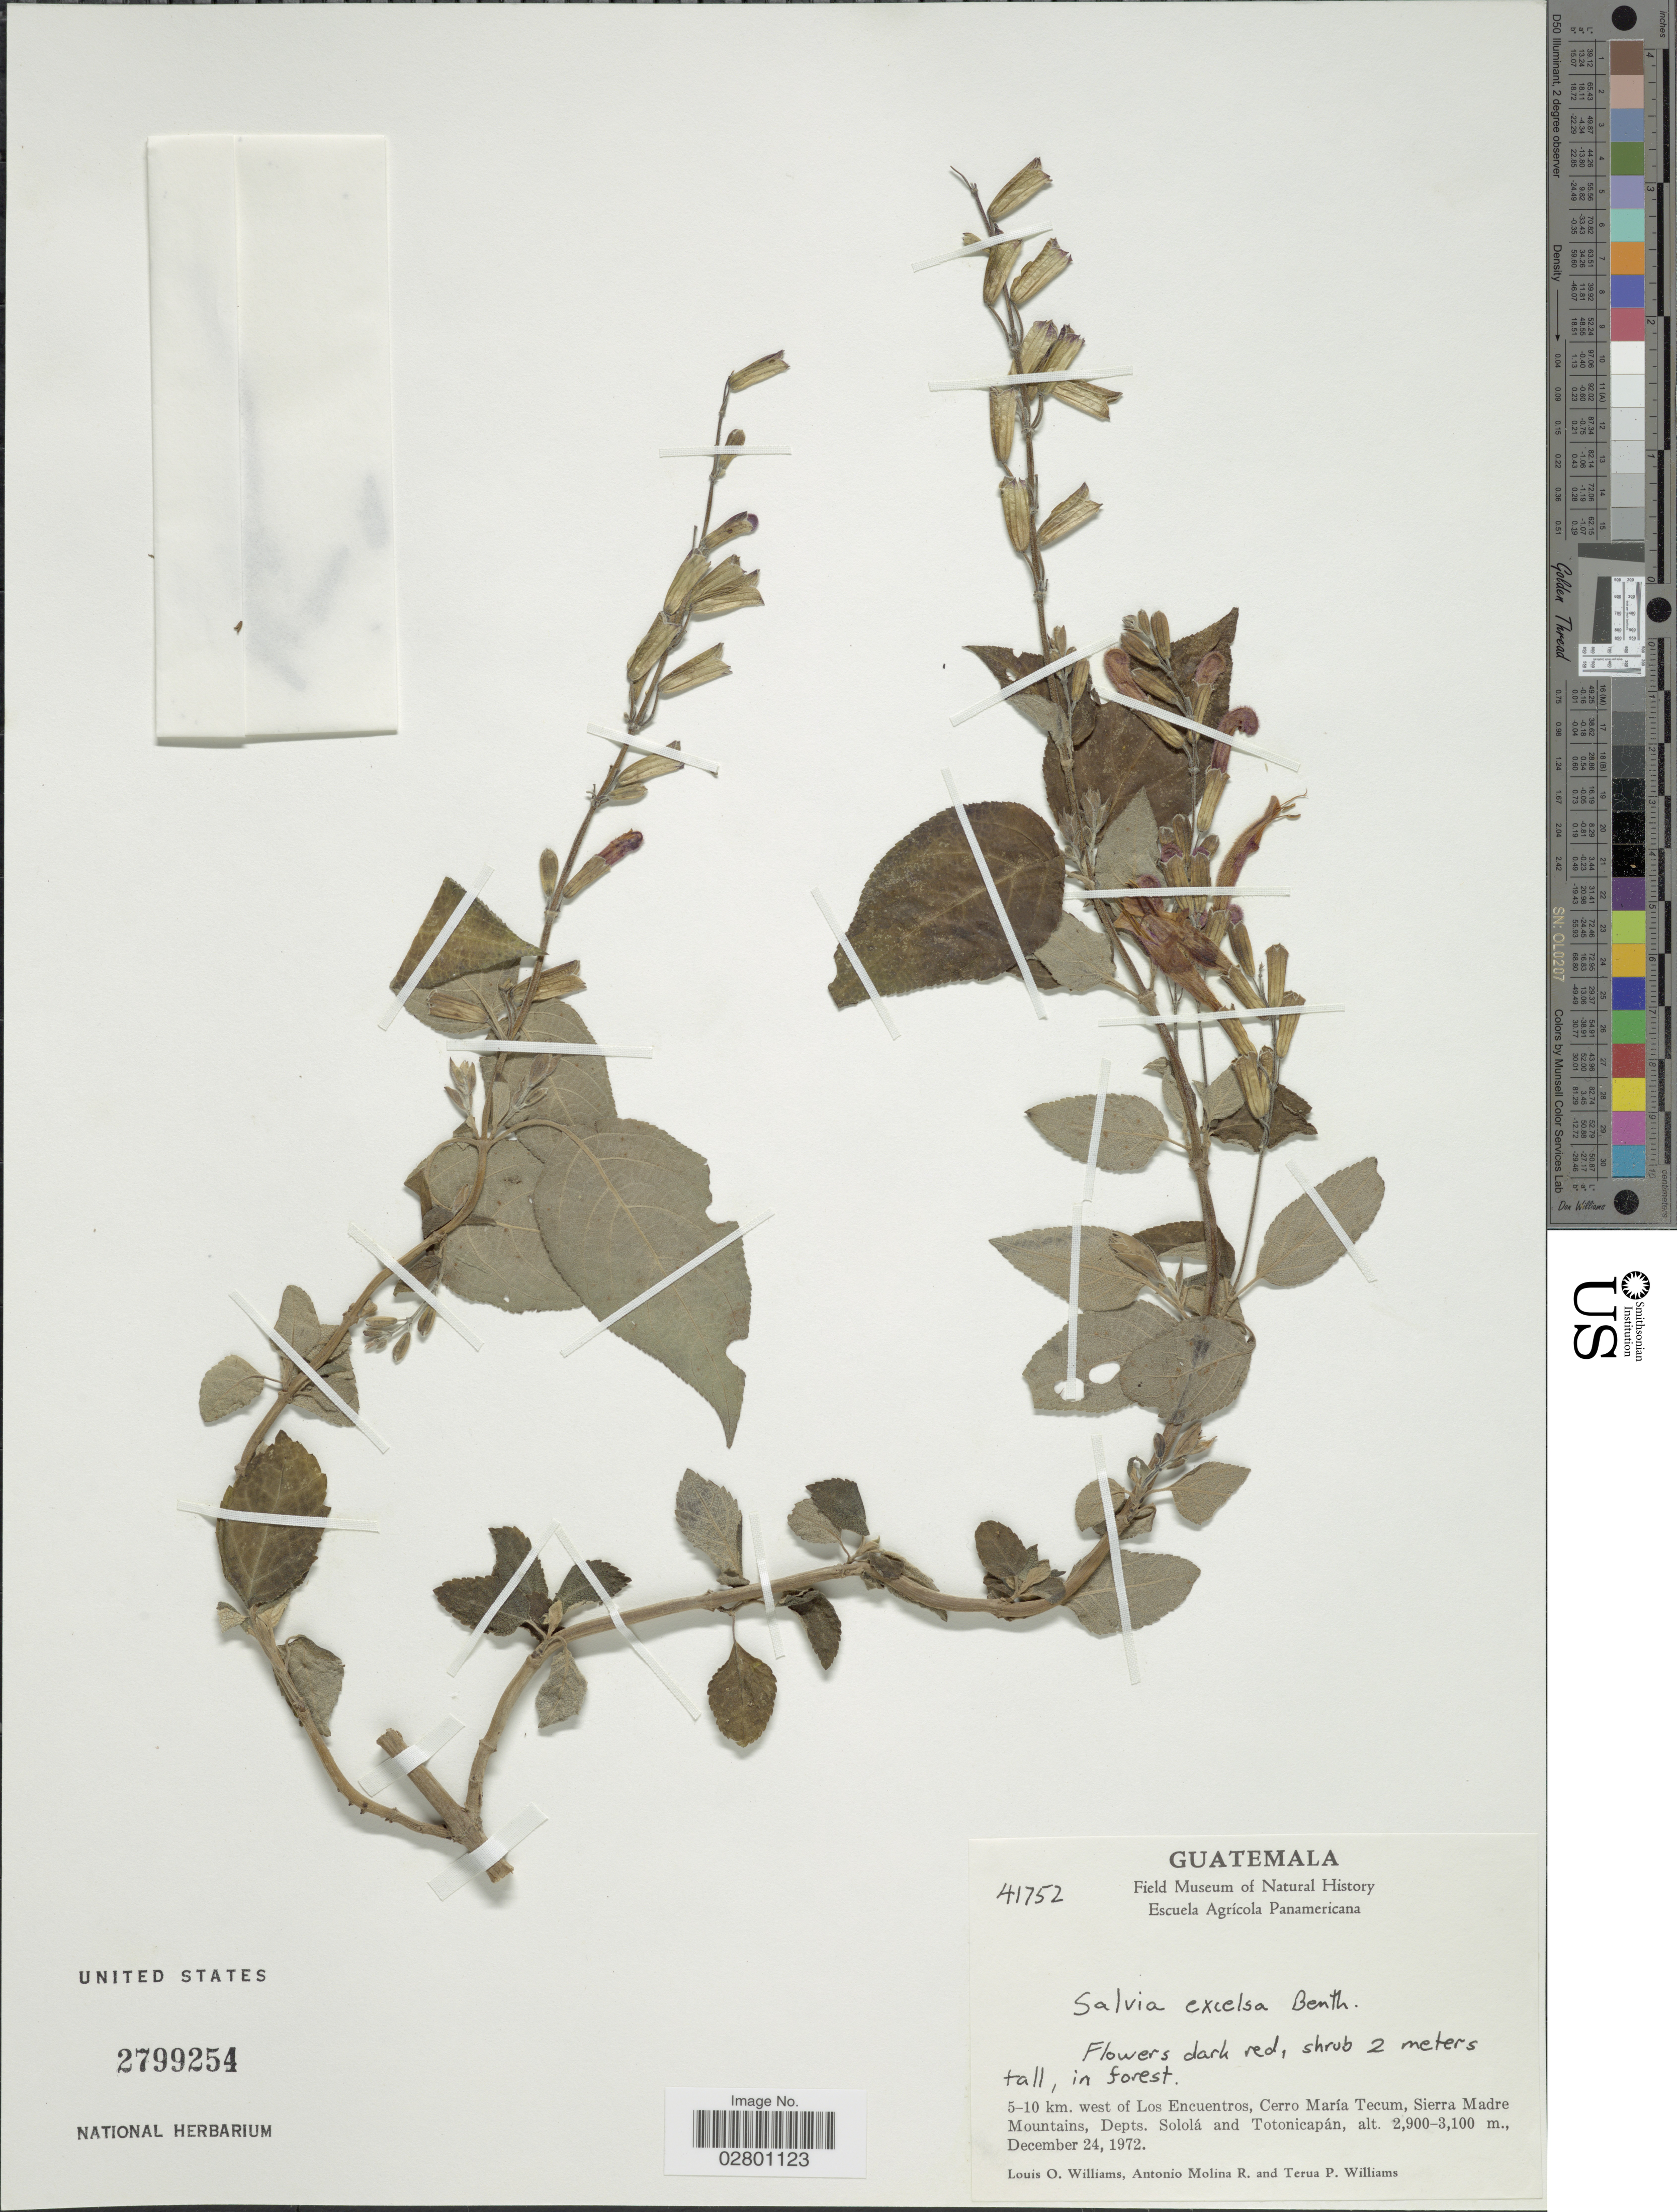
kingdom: Plantae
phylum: Tracheophyta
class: Magnoliopsida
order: Lamiales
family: Lamiaceae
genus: Salvia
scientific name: Salvia excelsa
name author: Benth. ex Lindl.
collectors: L. O. Williams, A. Molina R. & T. Williams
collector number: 41752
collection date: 1972-12-24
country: Guatemala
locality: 5-10 km. west of Los Encuentros, Cerro María Tecum, Sierra Madre Mountains, Depts. Sololá and Totonicapán.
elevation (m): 2900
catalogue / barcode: US 2799254